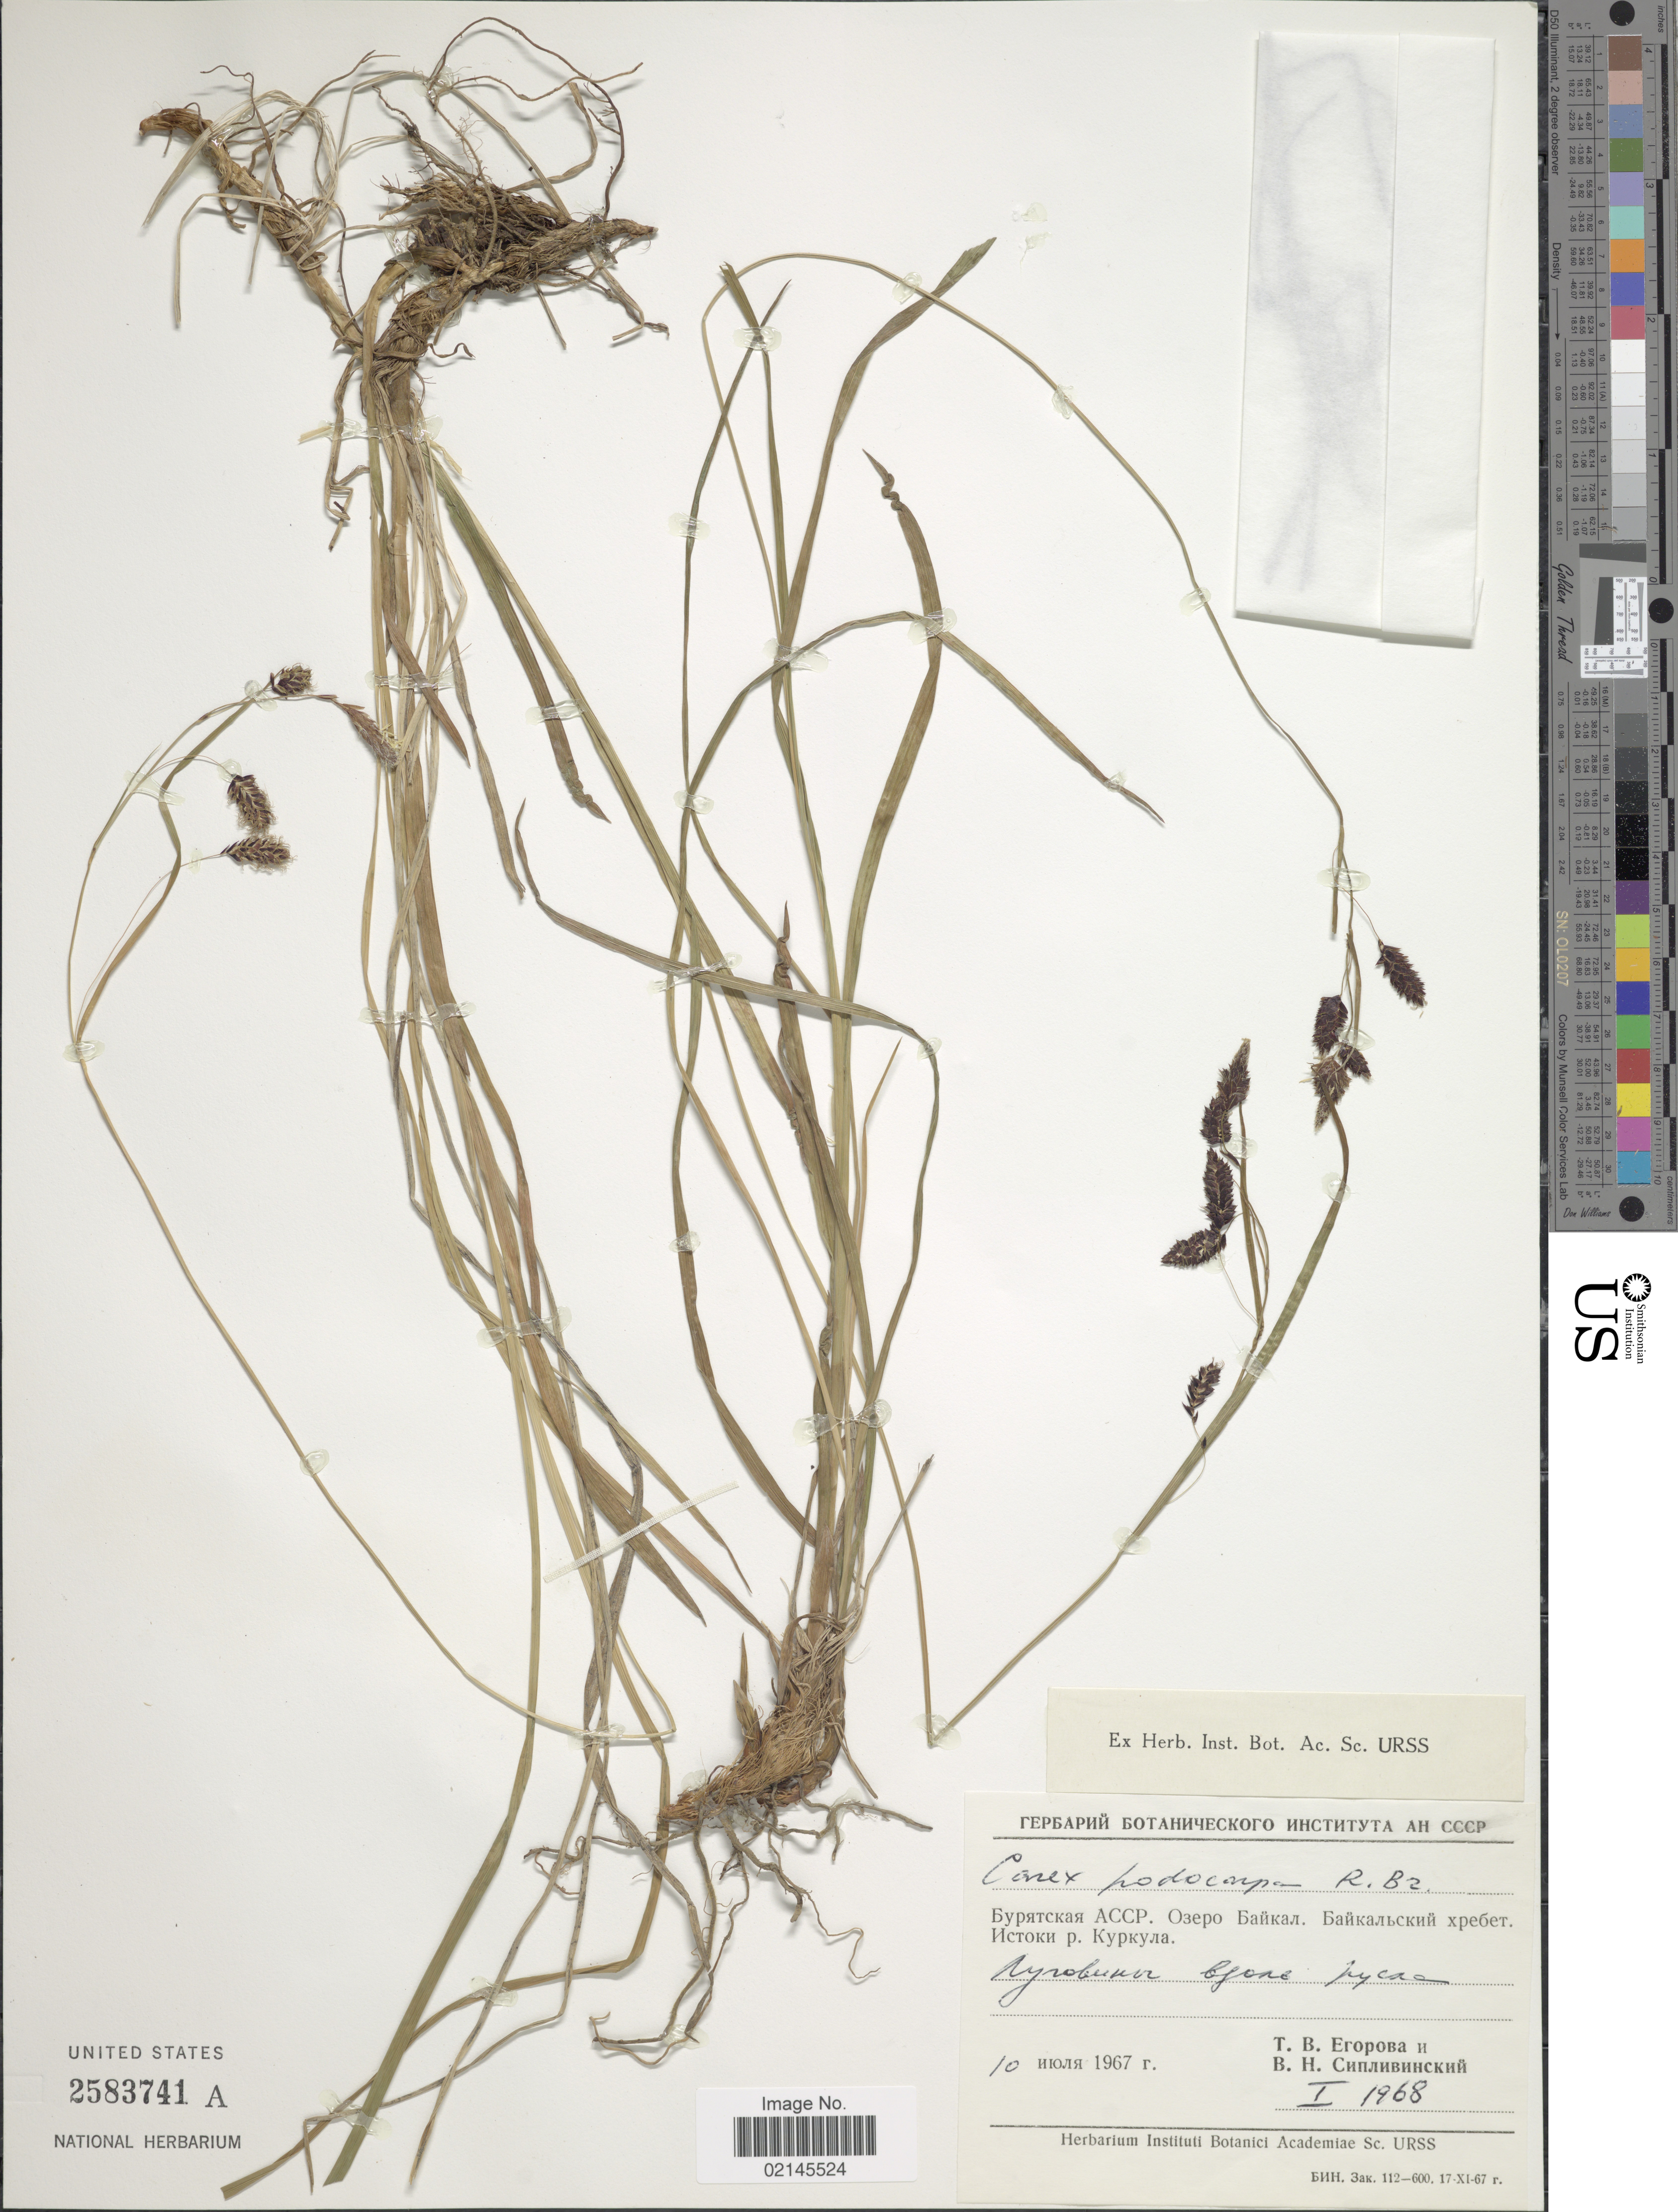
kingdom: Plantae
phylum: Tracheophyta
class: Liliopsida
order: Poales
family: Cyperaceae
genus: Carex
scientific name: Carex podocarpa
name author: R. Br.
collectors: Collector illegible & Collector illegible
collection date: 1967-07-10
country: U.S.S.R.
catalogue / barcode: US 2583741A